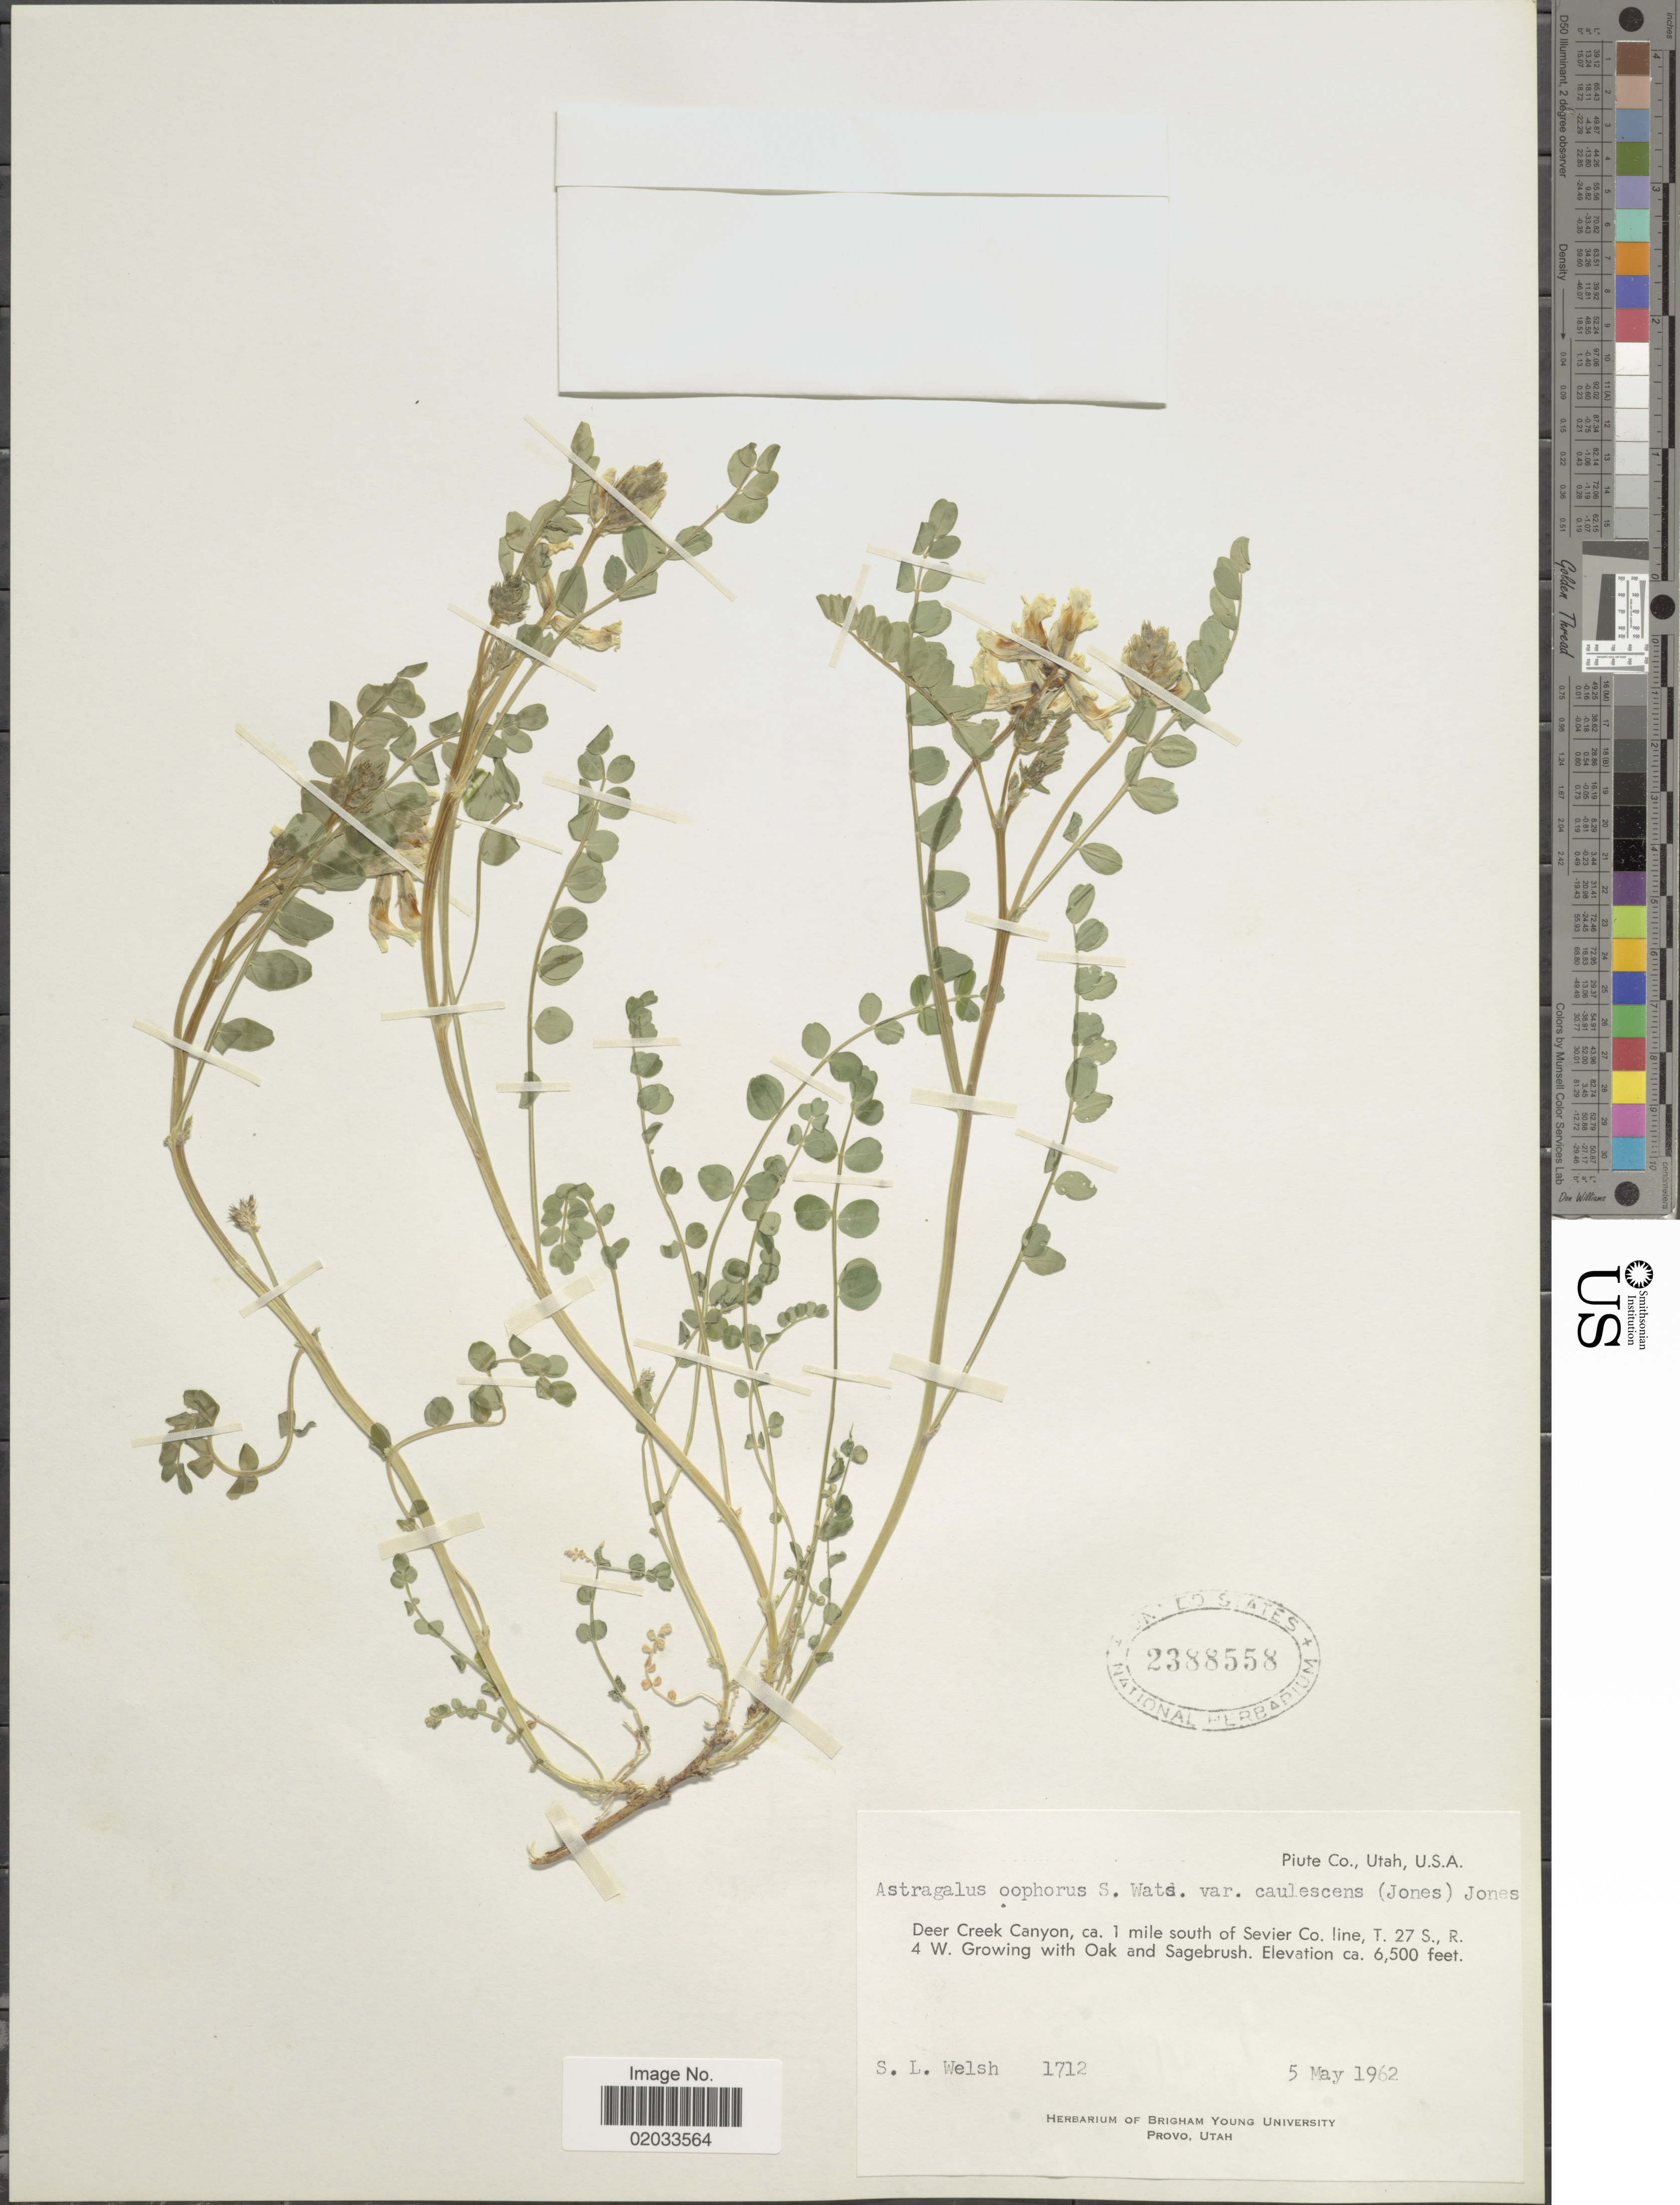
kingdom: Plantae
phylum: Tracheophyta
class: Magnoliopsida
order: Fabales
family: Fabaceae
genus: Astragalus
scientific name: Astragalus oophorus var. caulescens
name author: (M.E. Jones) M.E. Jones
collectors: S. Welsh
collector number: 1712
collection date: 1962-05-05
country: United States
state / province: Utah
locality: Piute Co., Deer Creek Canyon, ca. 1 mile south of Sevier Co. line, T.27S. R.4W..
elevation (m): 1981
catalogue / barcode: US 2388558